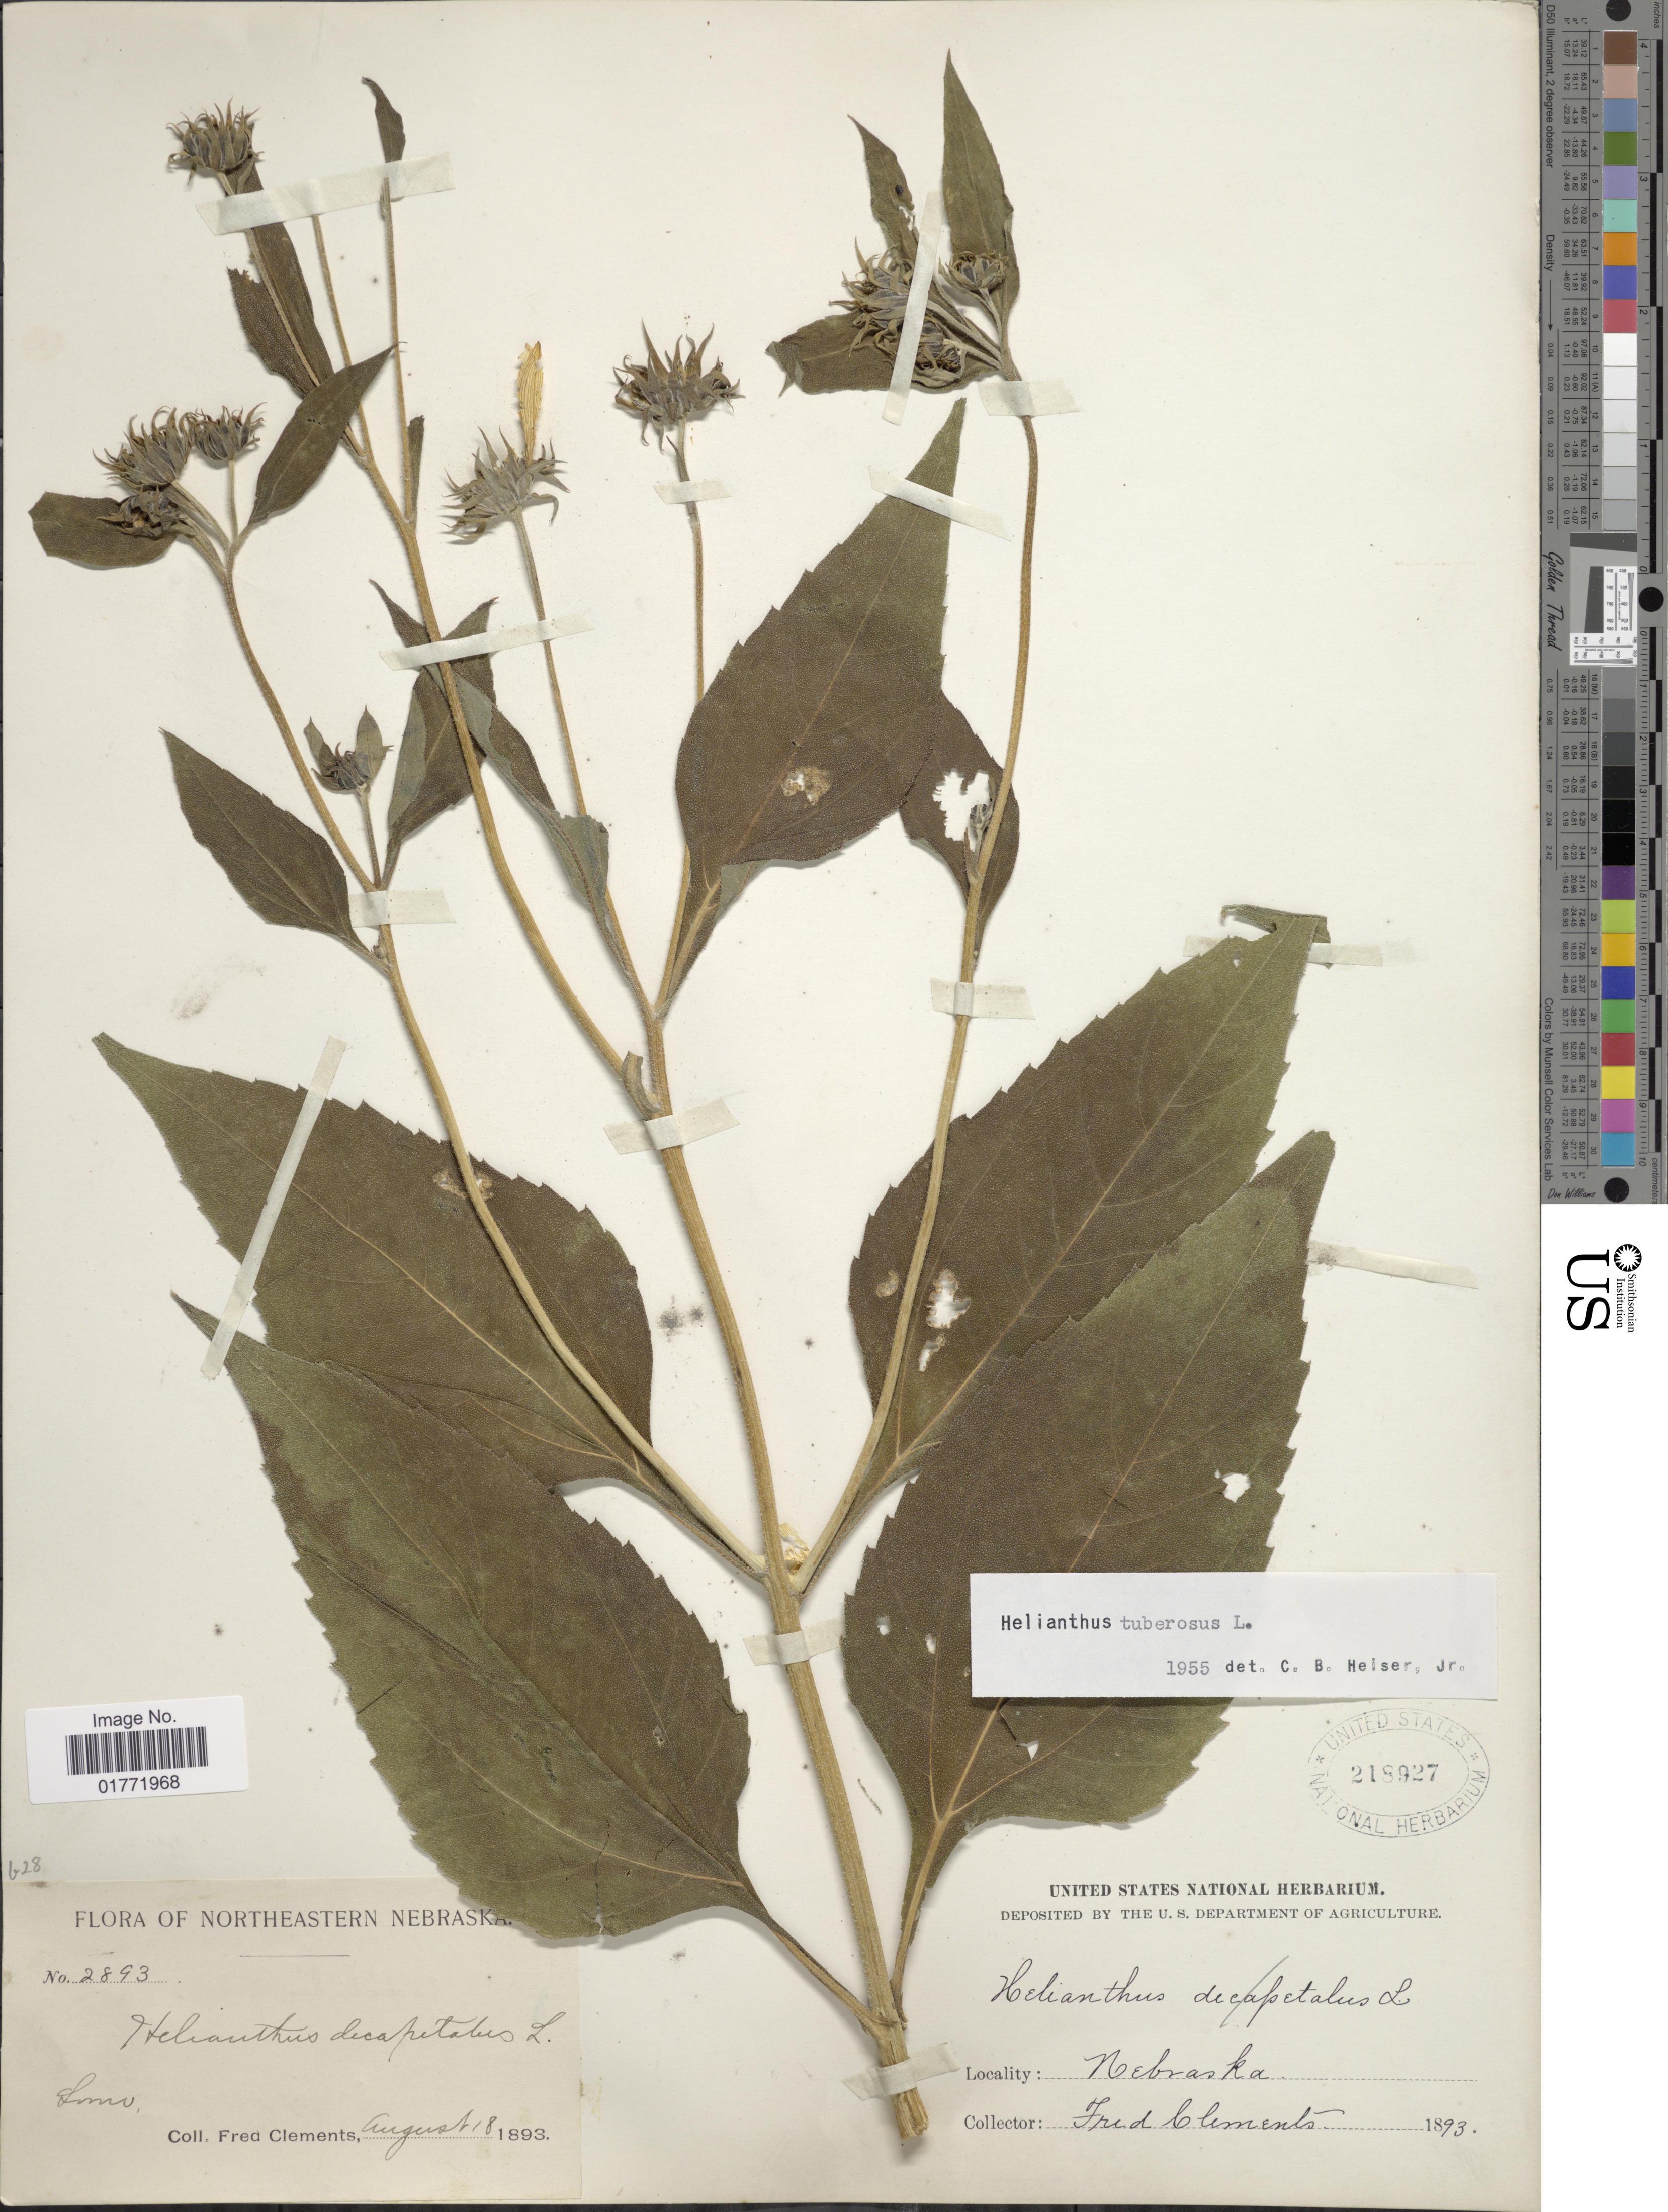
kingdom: Plantae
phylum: Tracheophyta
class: Magnoliopsida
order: Asterales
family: Asteraceae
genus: Helianthus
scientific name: Helianthus tuberosus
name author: L.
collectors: F. Clements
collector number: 2893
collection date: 1893-08-18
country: United States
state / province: Nebraska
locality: Nebraska. Northeastern Nebraska.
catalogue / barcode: US 218927